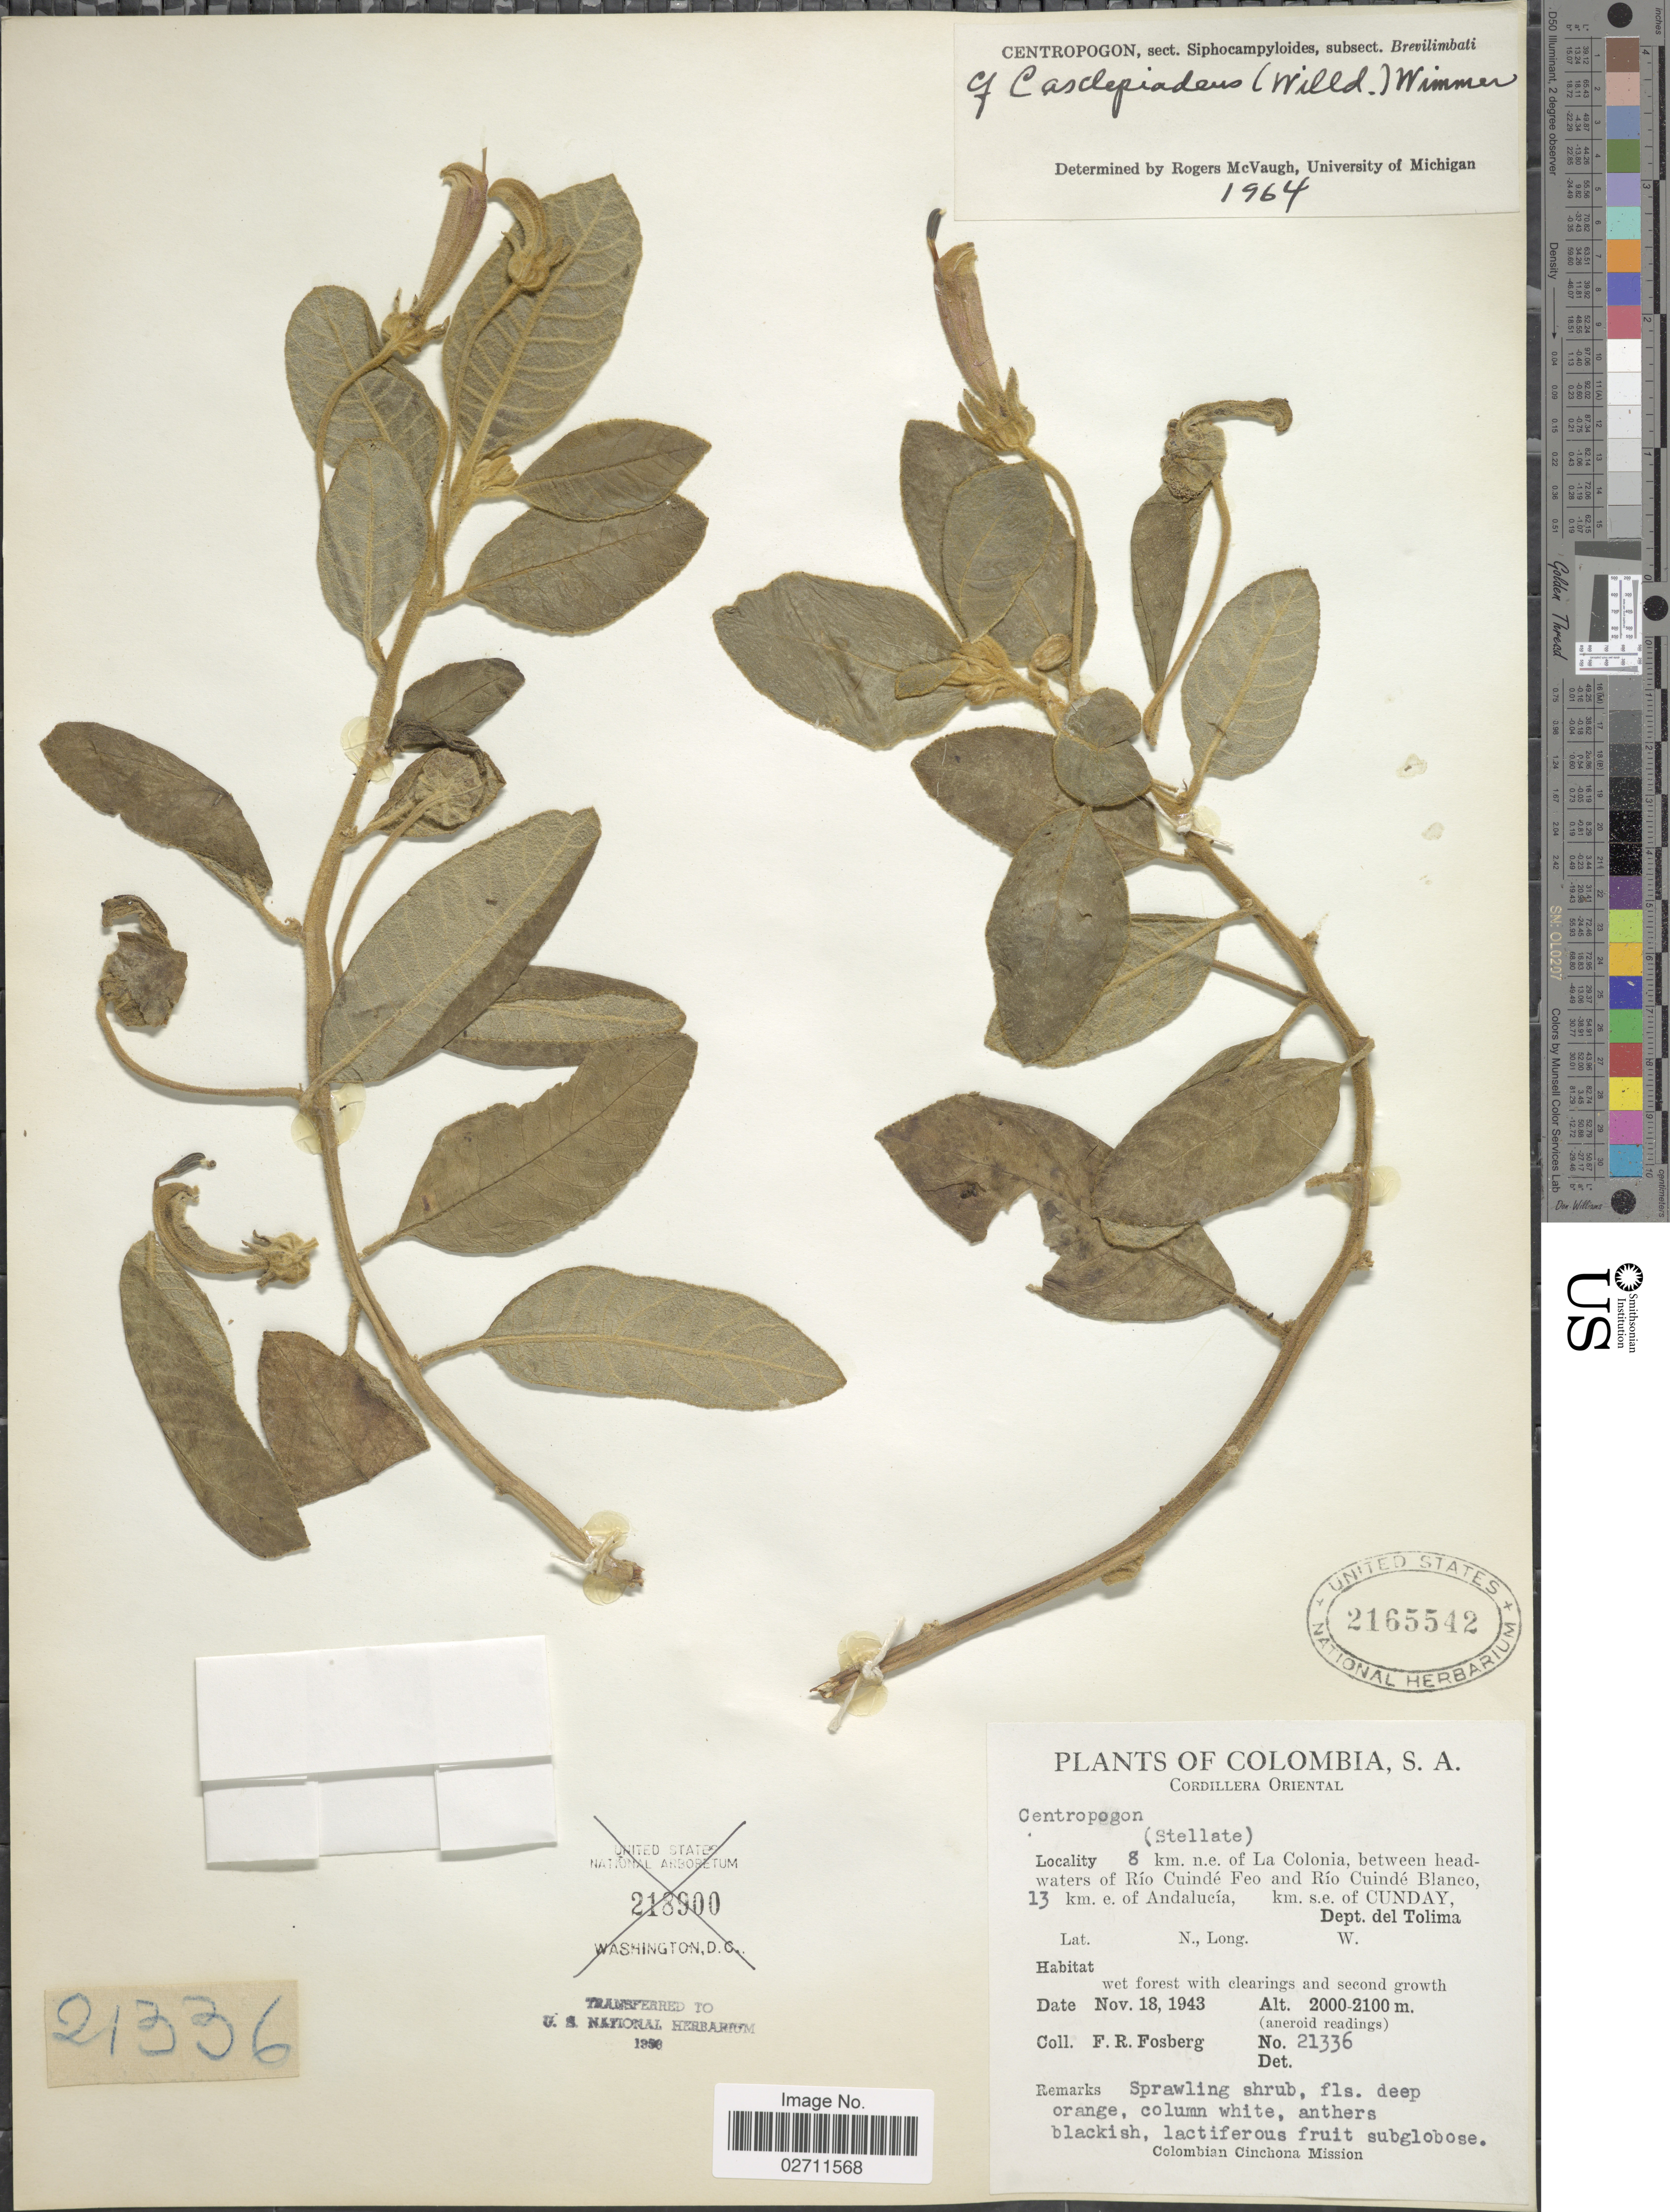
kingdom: Plantae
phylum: Tracheophyta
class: Magnoliopsida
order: Asterales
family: Campanulaceae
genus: Centropogon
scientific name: Centropogon asclepiadeus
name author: (Willd. ex Schult.) E. Wimm.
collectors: F. R. Fosberg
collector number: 21336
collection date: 1943-11-18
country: Colombia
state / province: Tolima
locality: S.A. Cordillera Oriental. 8 Km. n.e. of La Colonia, between headwaters of Rio Cuinde Feo and Rio Cuinde Blanco, 13 km. e. of Andalucia, km s.e. of Cunday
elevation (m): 2000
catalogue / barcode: US 2165542